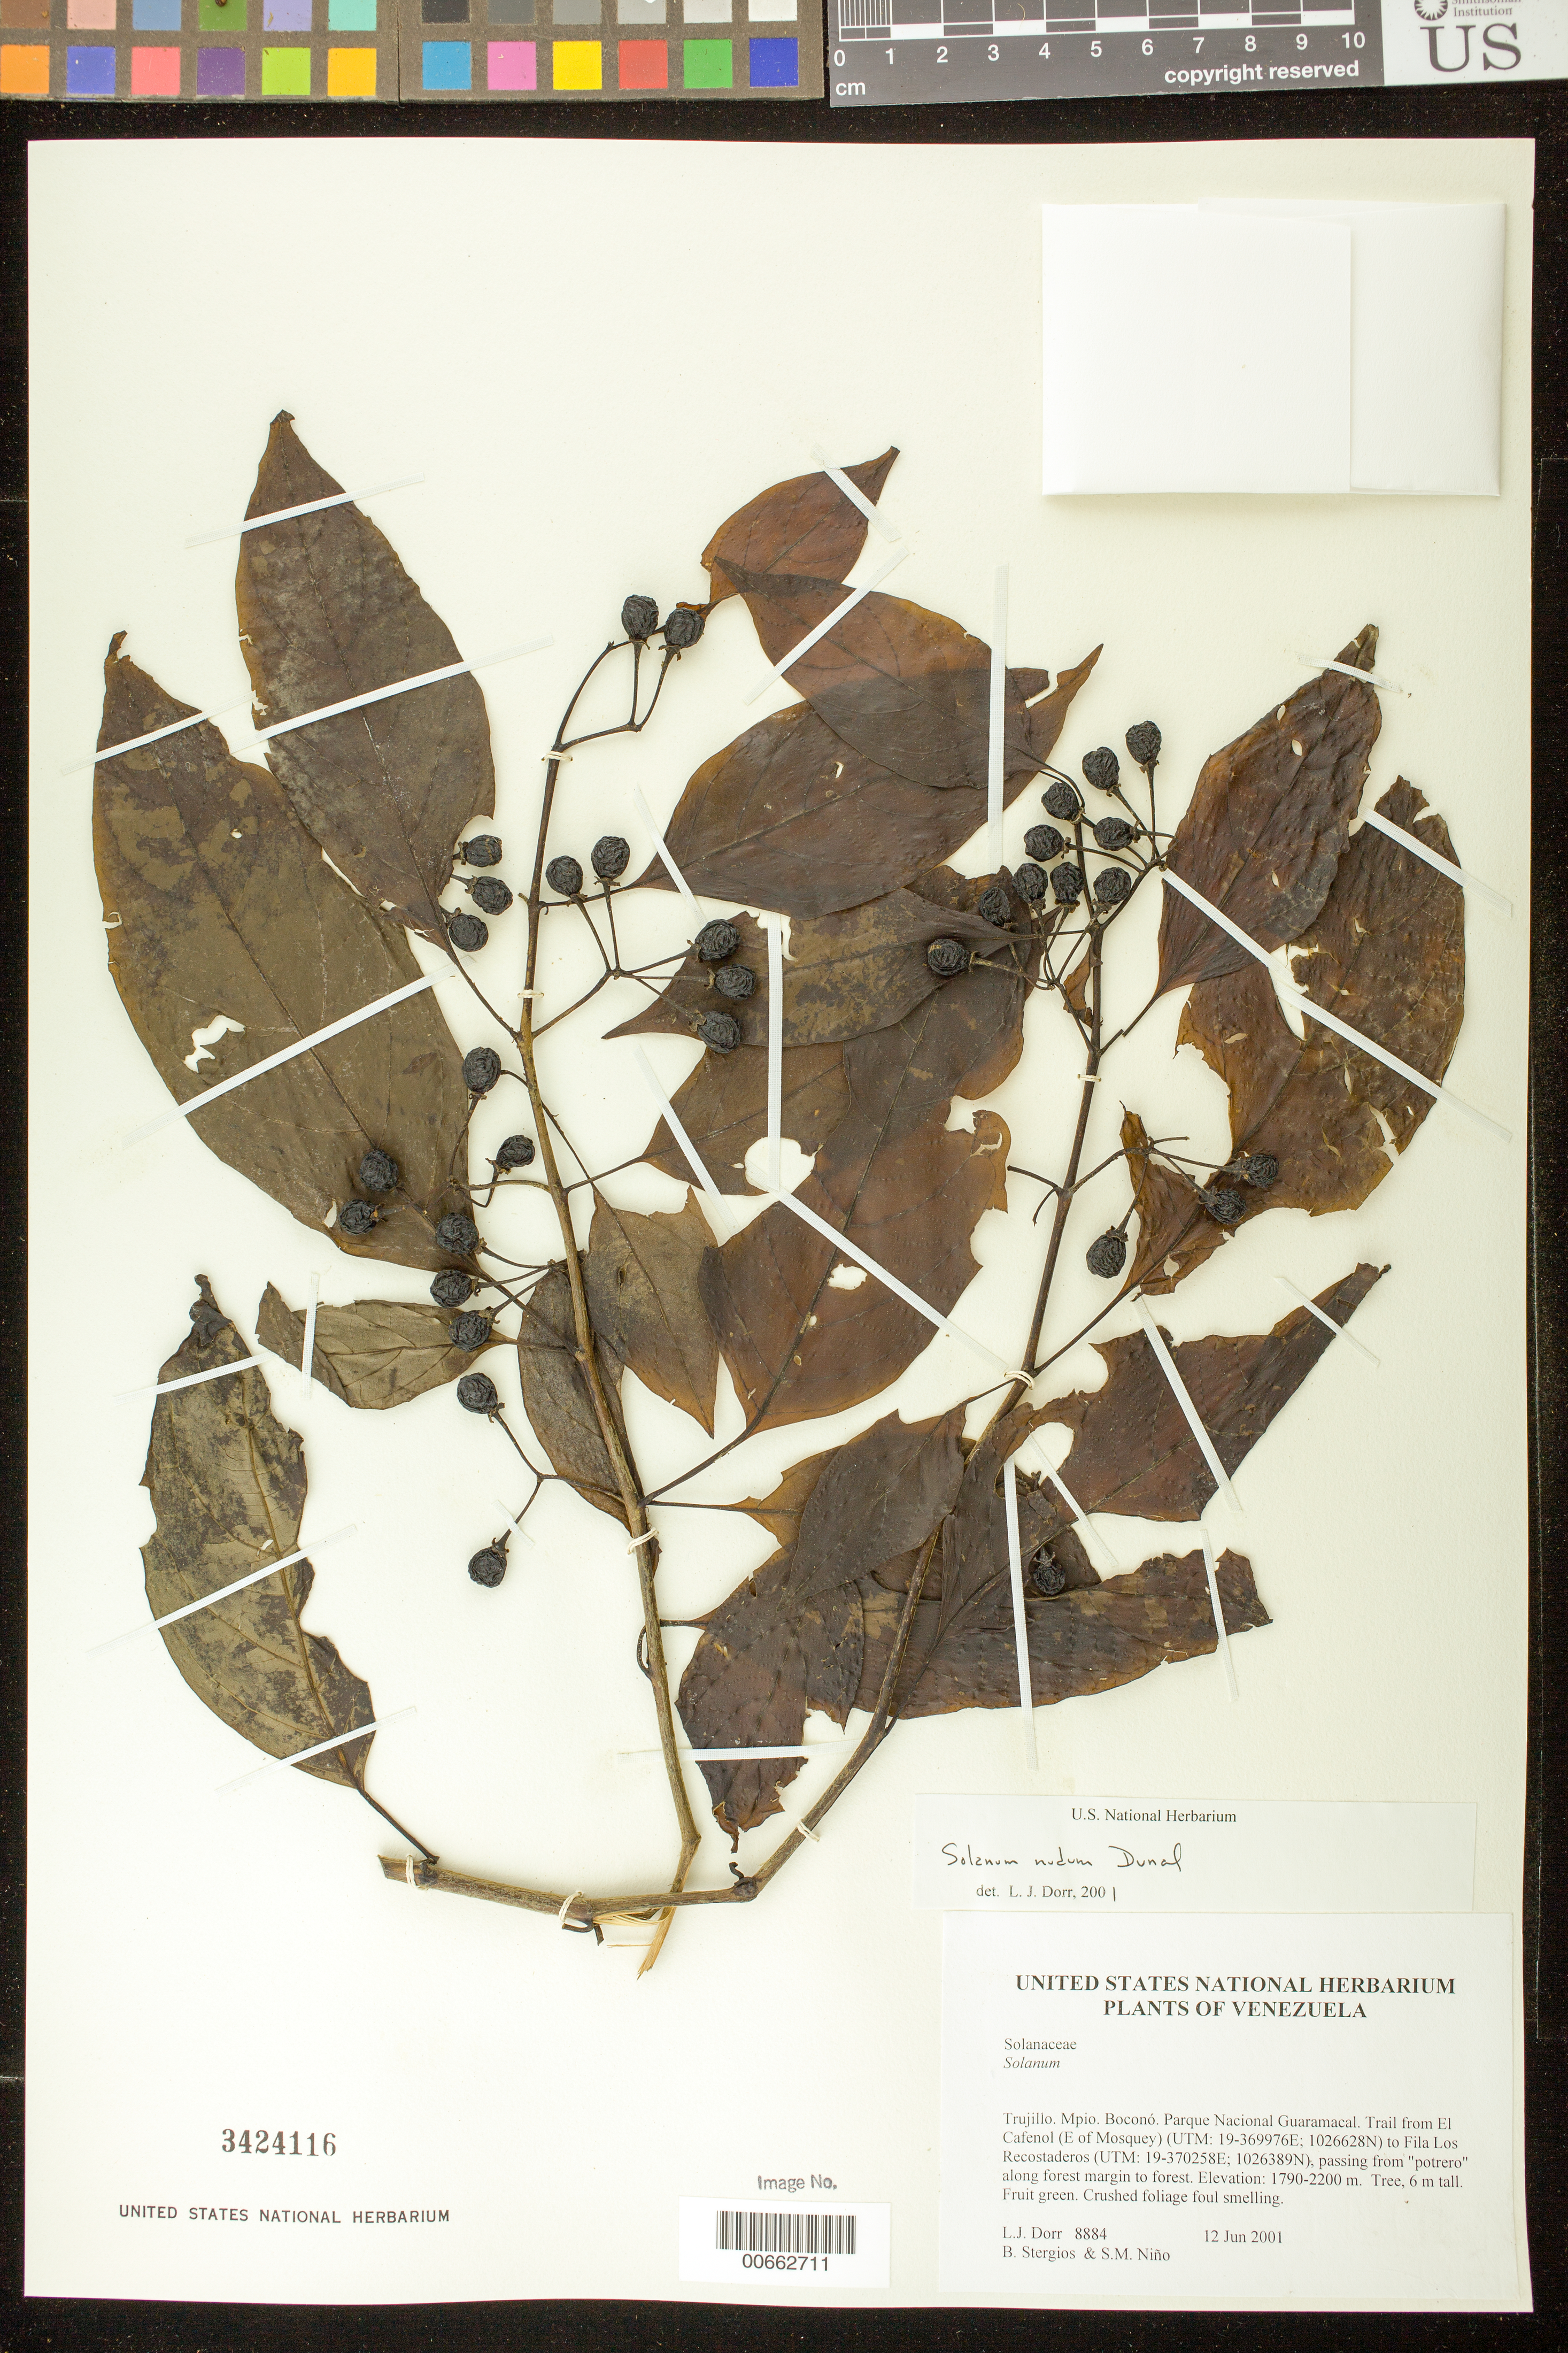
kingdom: Plantae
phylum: Tracheophyta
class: Magnoliopsida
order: Solanales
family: Solanaceae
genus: Solanum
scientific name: Solanum nudum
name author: Dunal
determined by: Dorr, L. J., (BOT), Smithsonian Institution - National Museum of Natural History (UNITED STATES)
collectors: L. J. Dorr, B. G. Stergios & S. M. Niño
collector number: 8884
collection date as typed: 12 Jun 2001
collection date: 2001-06-12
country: Venezuela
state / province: Trujillo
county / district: Boconó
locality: Parque Nacional Guaramacal. Trail from El Cafenol (E of Mosquey) to Fila Los Recostaderos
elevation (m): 1790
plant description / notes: BM, PORT, US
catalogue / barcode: US 3424116